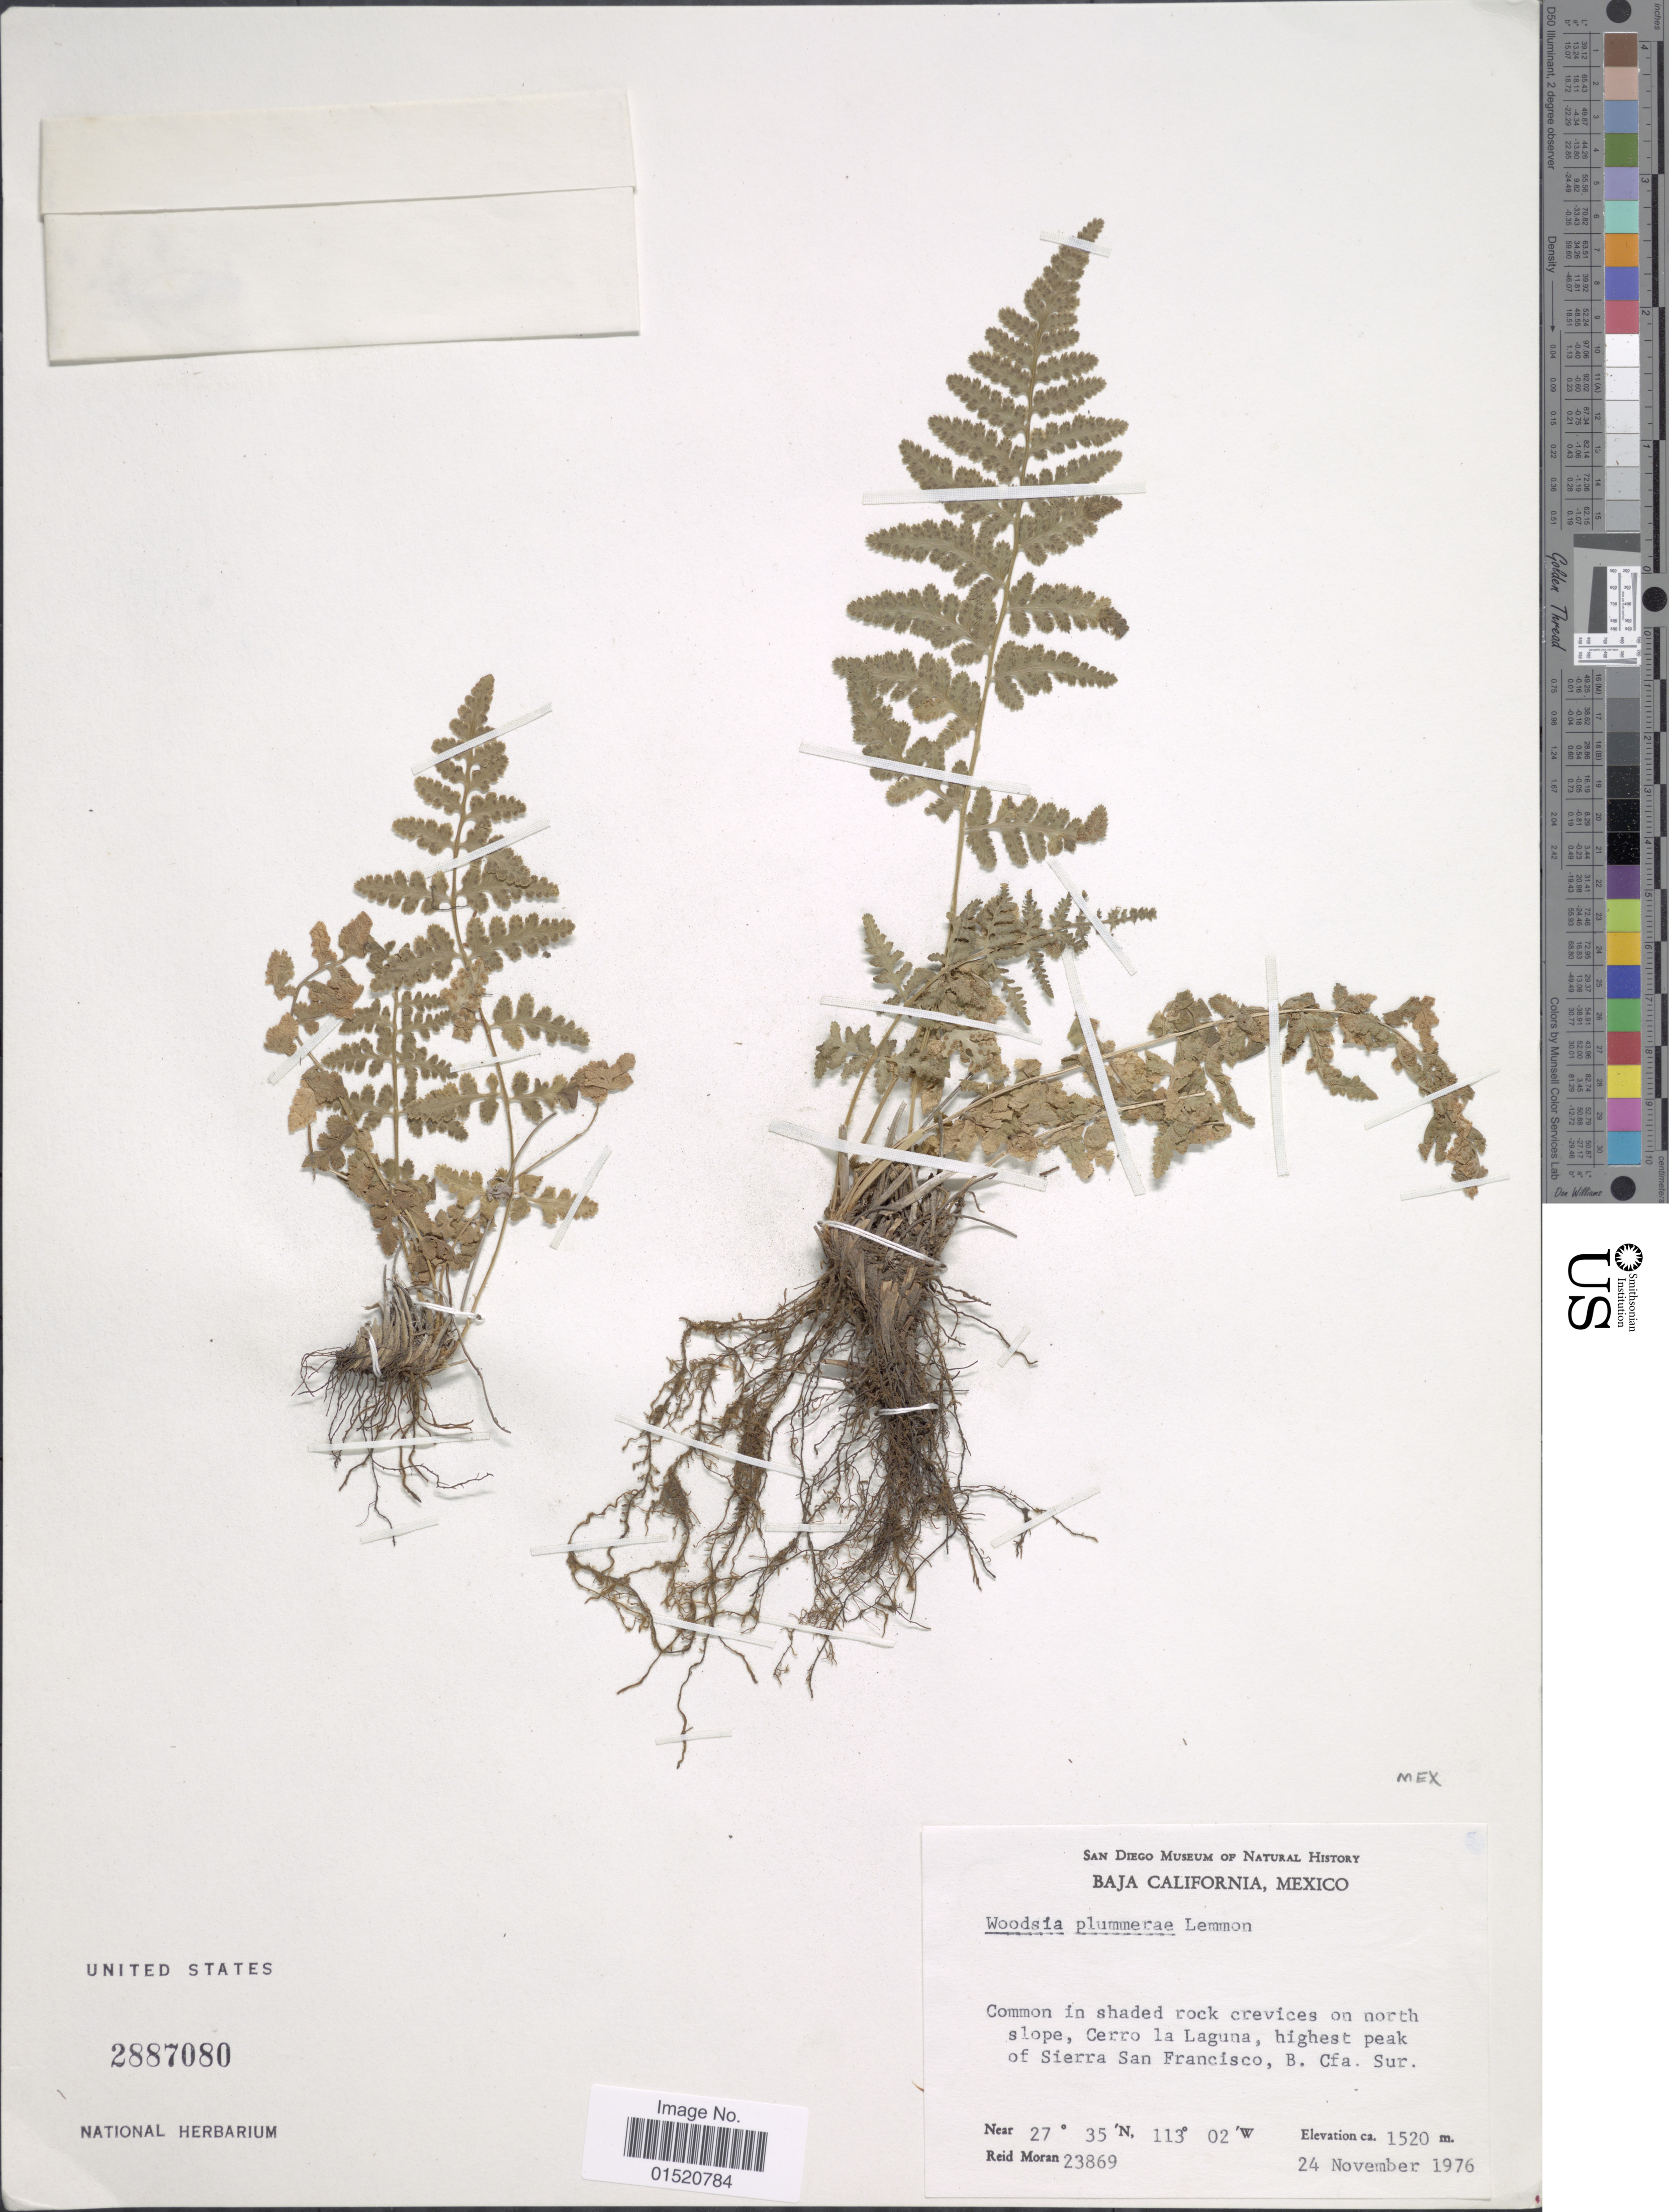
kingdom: Plantae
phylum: Tracheophyta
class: Polypodiopsida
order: Polypodiales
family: Woodsiaceae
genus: Woodsia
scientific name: Woodsia plummerae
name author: Lemmon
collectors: R. V. Moran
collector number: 23869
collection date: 1976-11-24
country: Mexico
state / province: Baja California Sur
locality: Common in shaded rock crevices on north slope, Cerro la Laguna, highest peak of Sierra San Francisco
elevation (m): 1520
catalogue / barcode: US 2887080